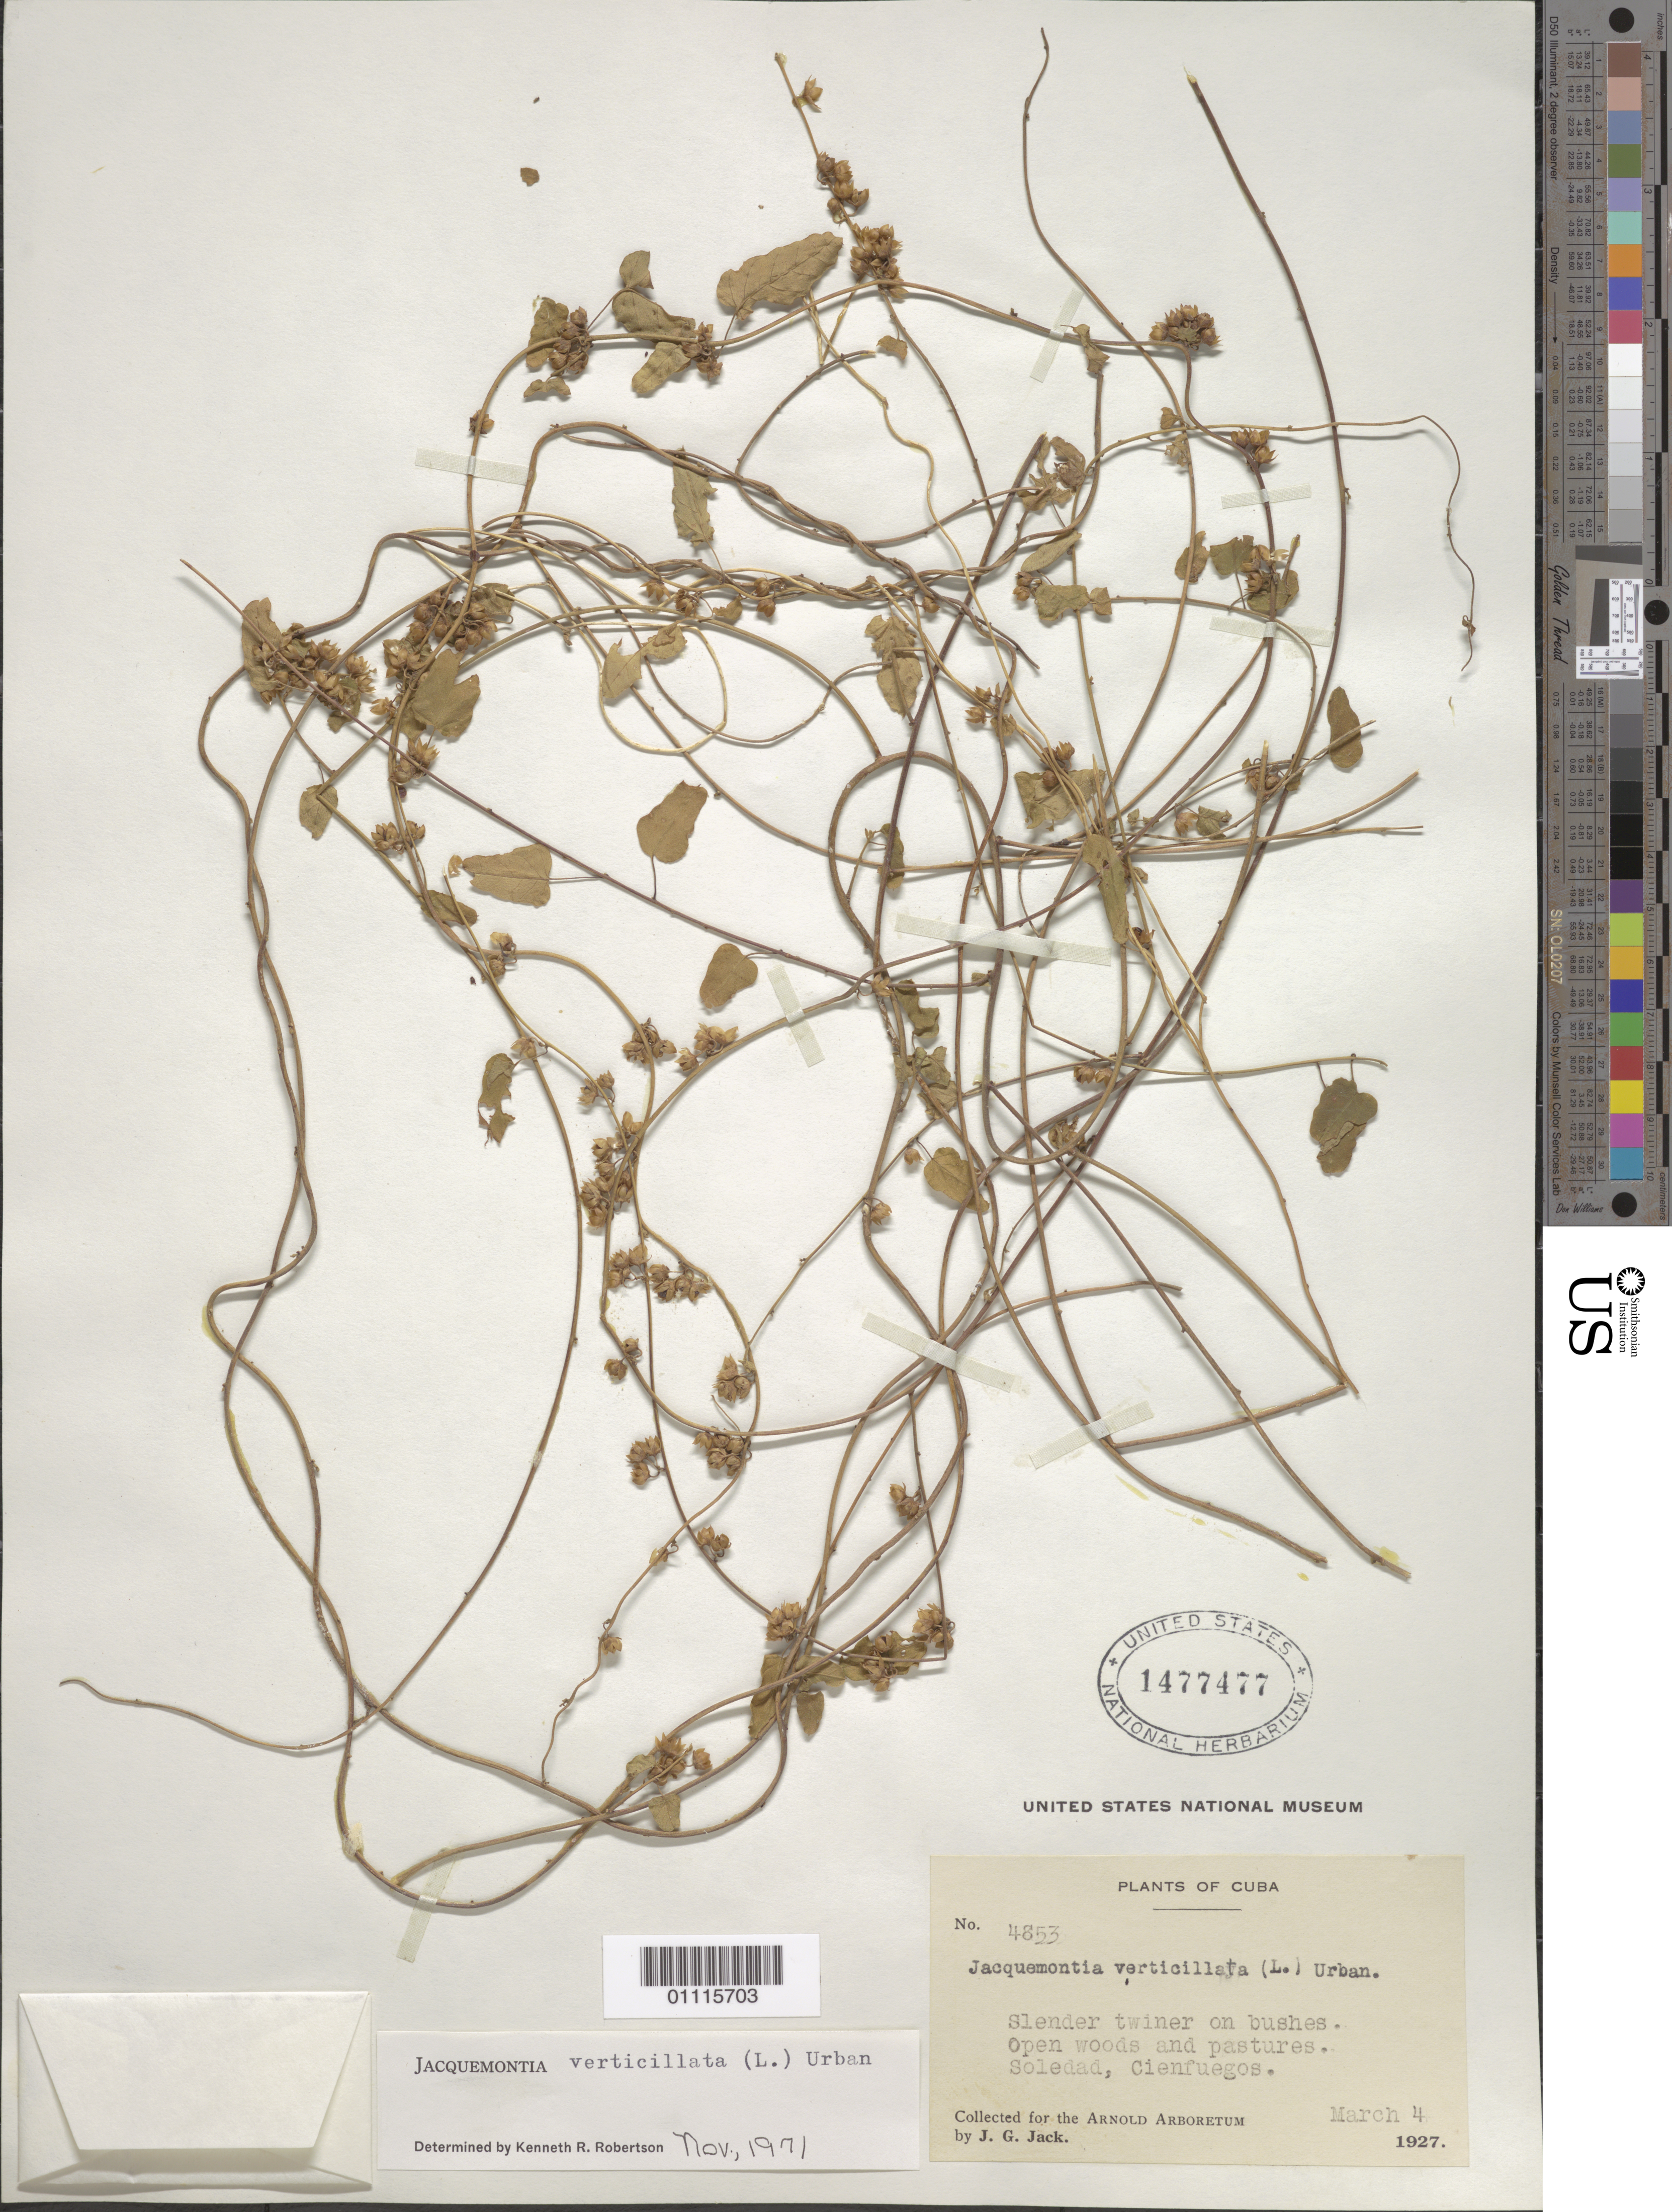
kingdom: Plantae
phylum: Tracheophyta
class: Magnoliopsida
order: Solanales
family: Convolvulaceae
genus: Jacquemontia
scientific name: Jacquemontia verticillata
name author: (L.) Urb.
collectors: J. G. Jack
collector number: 4853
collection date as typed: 04 Mar 1927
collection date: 1927-03-04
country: Cuba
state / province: Cienfuegos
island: Cuba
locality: Soledad Open woods and pastures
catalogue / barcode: US 1477477